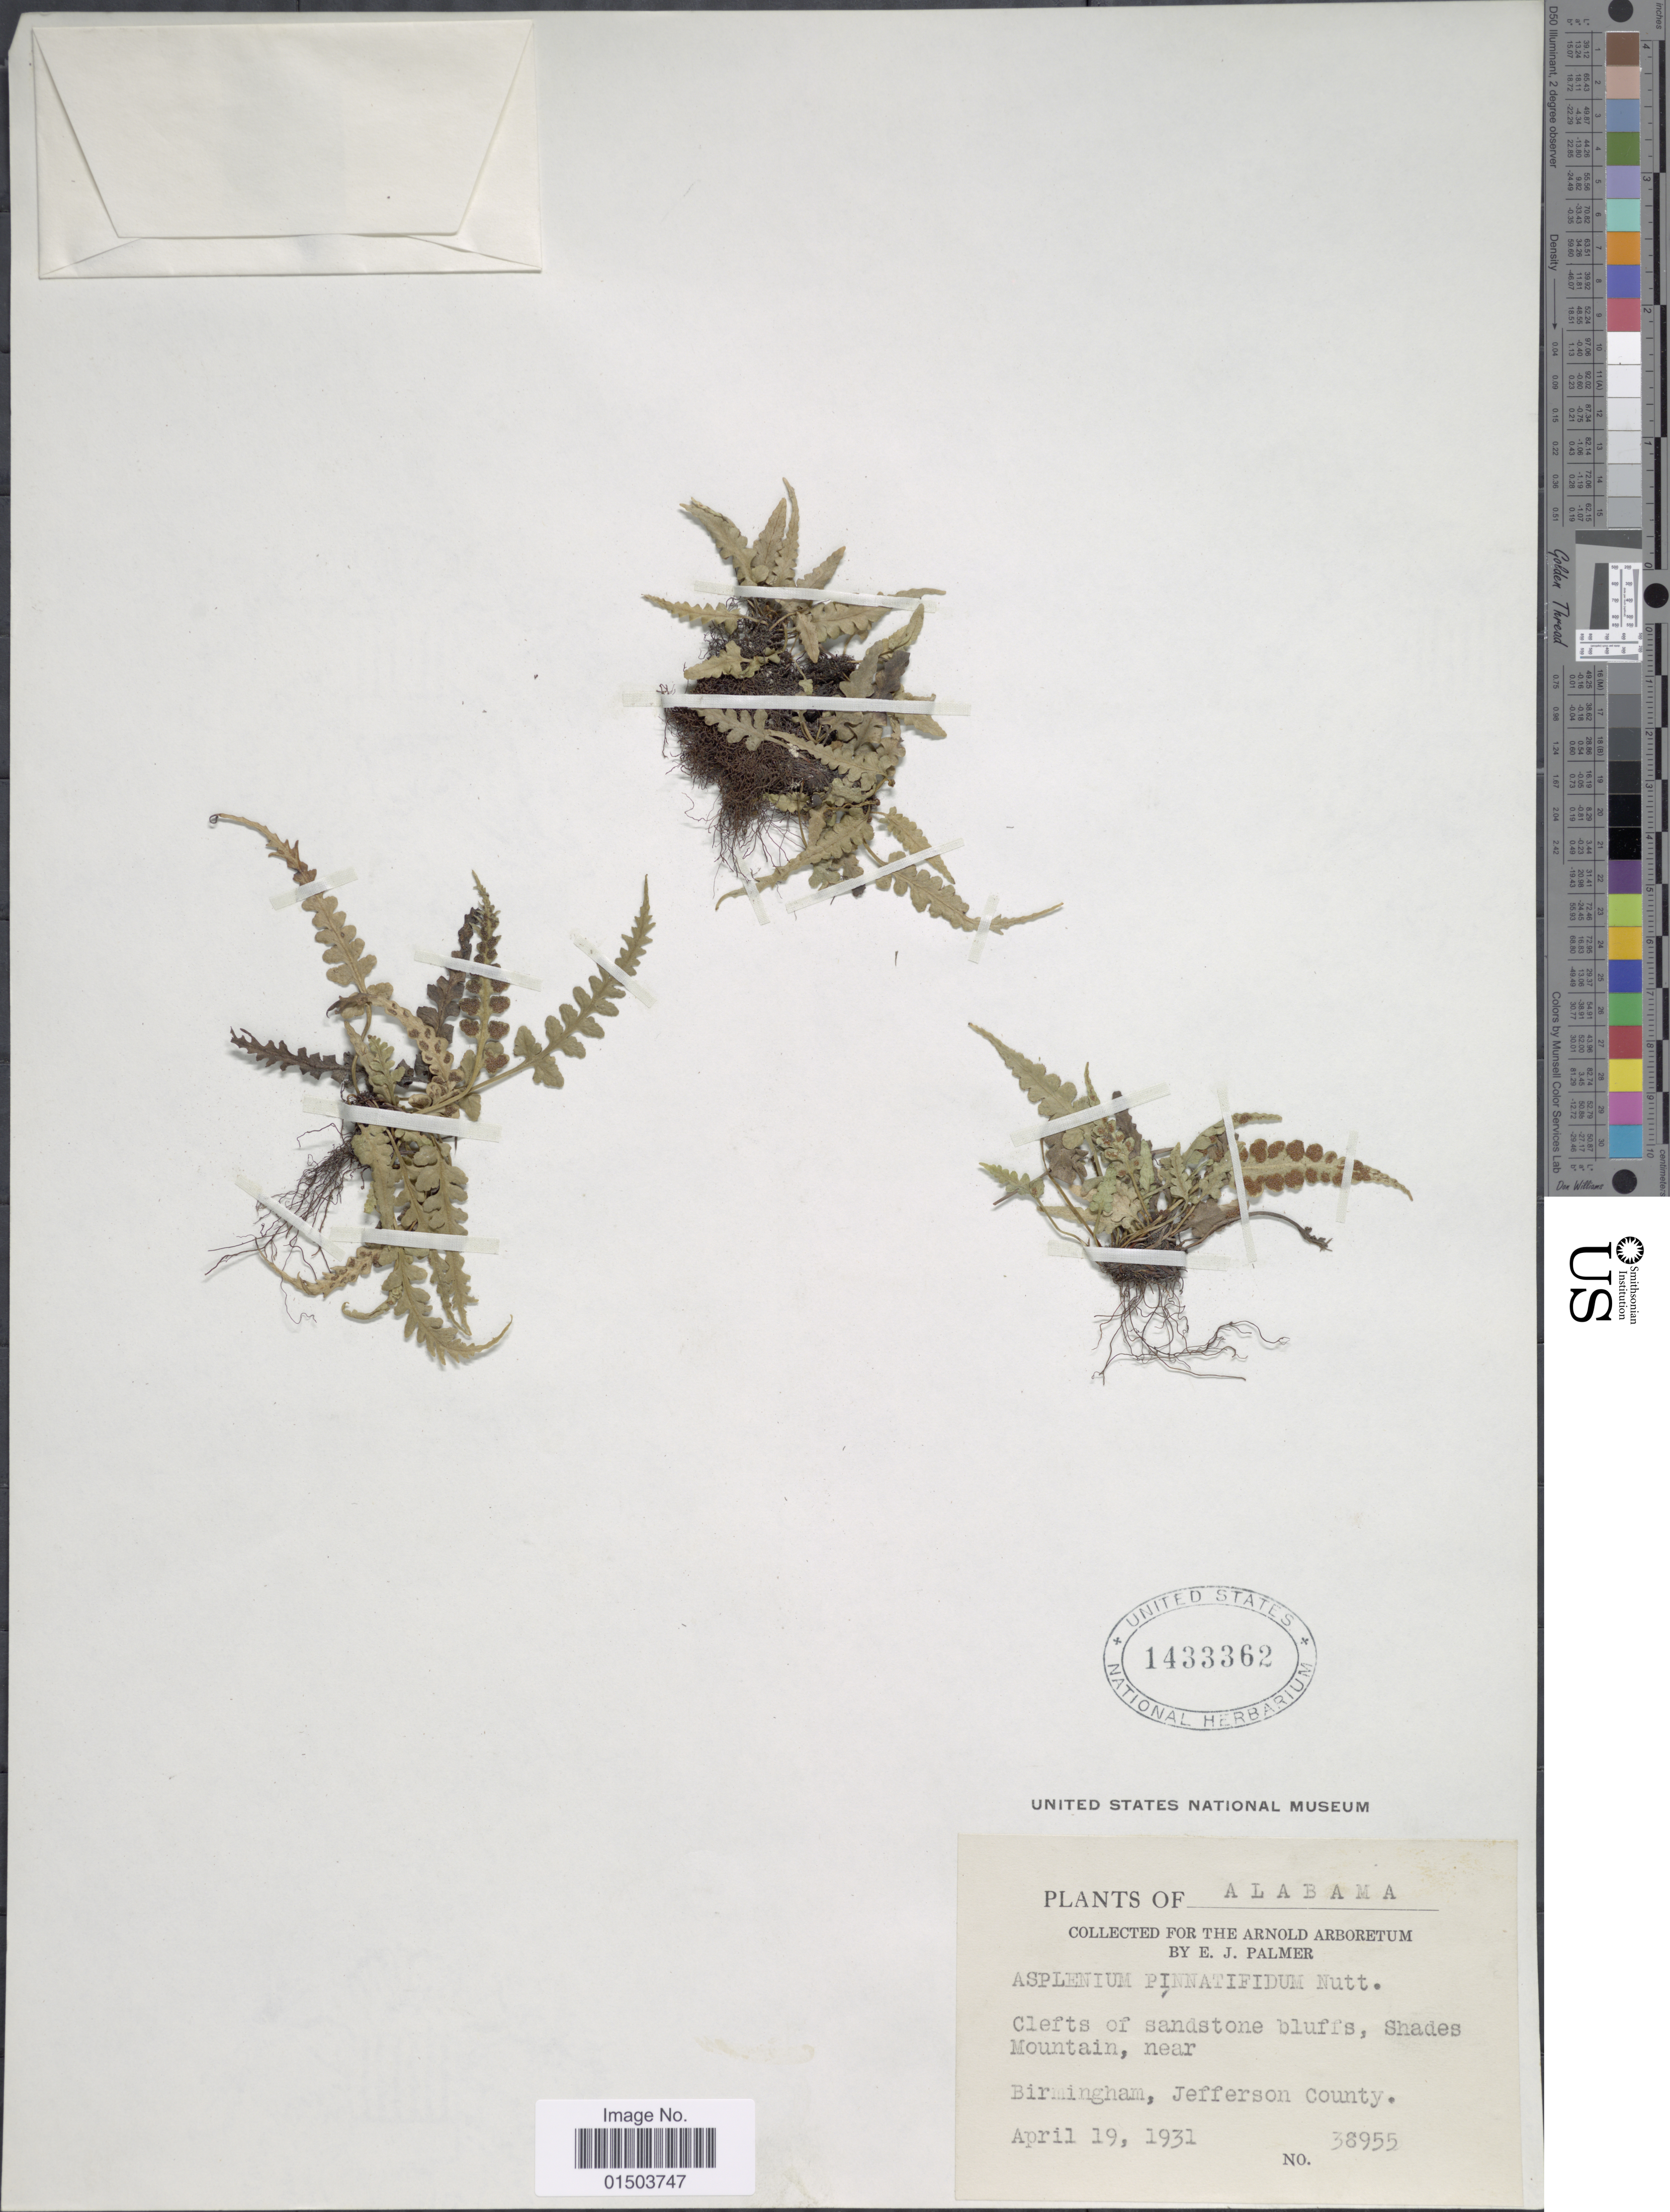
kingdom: Plantae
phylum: Tracheophyta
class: Polypodiopsida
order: Polypodiales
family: Aspleniaceae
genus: Asplenium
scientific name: Asplenium pinnatifidum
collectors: E. J. Palmer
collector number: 38955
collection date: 1931-04-19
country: United States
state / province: Alabama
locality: Clefts of sandstone bluffs, Shades Mountain, near Birmingham, Jefferson County.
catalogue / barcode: US 1433362